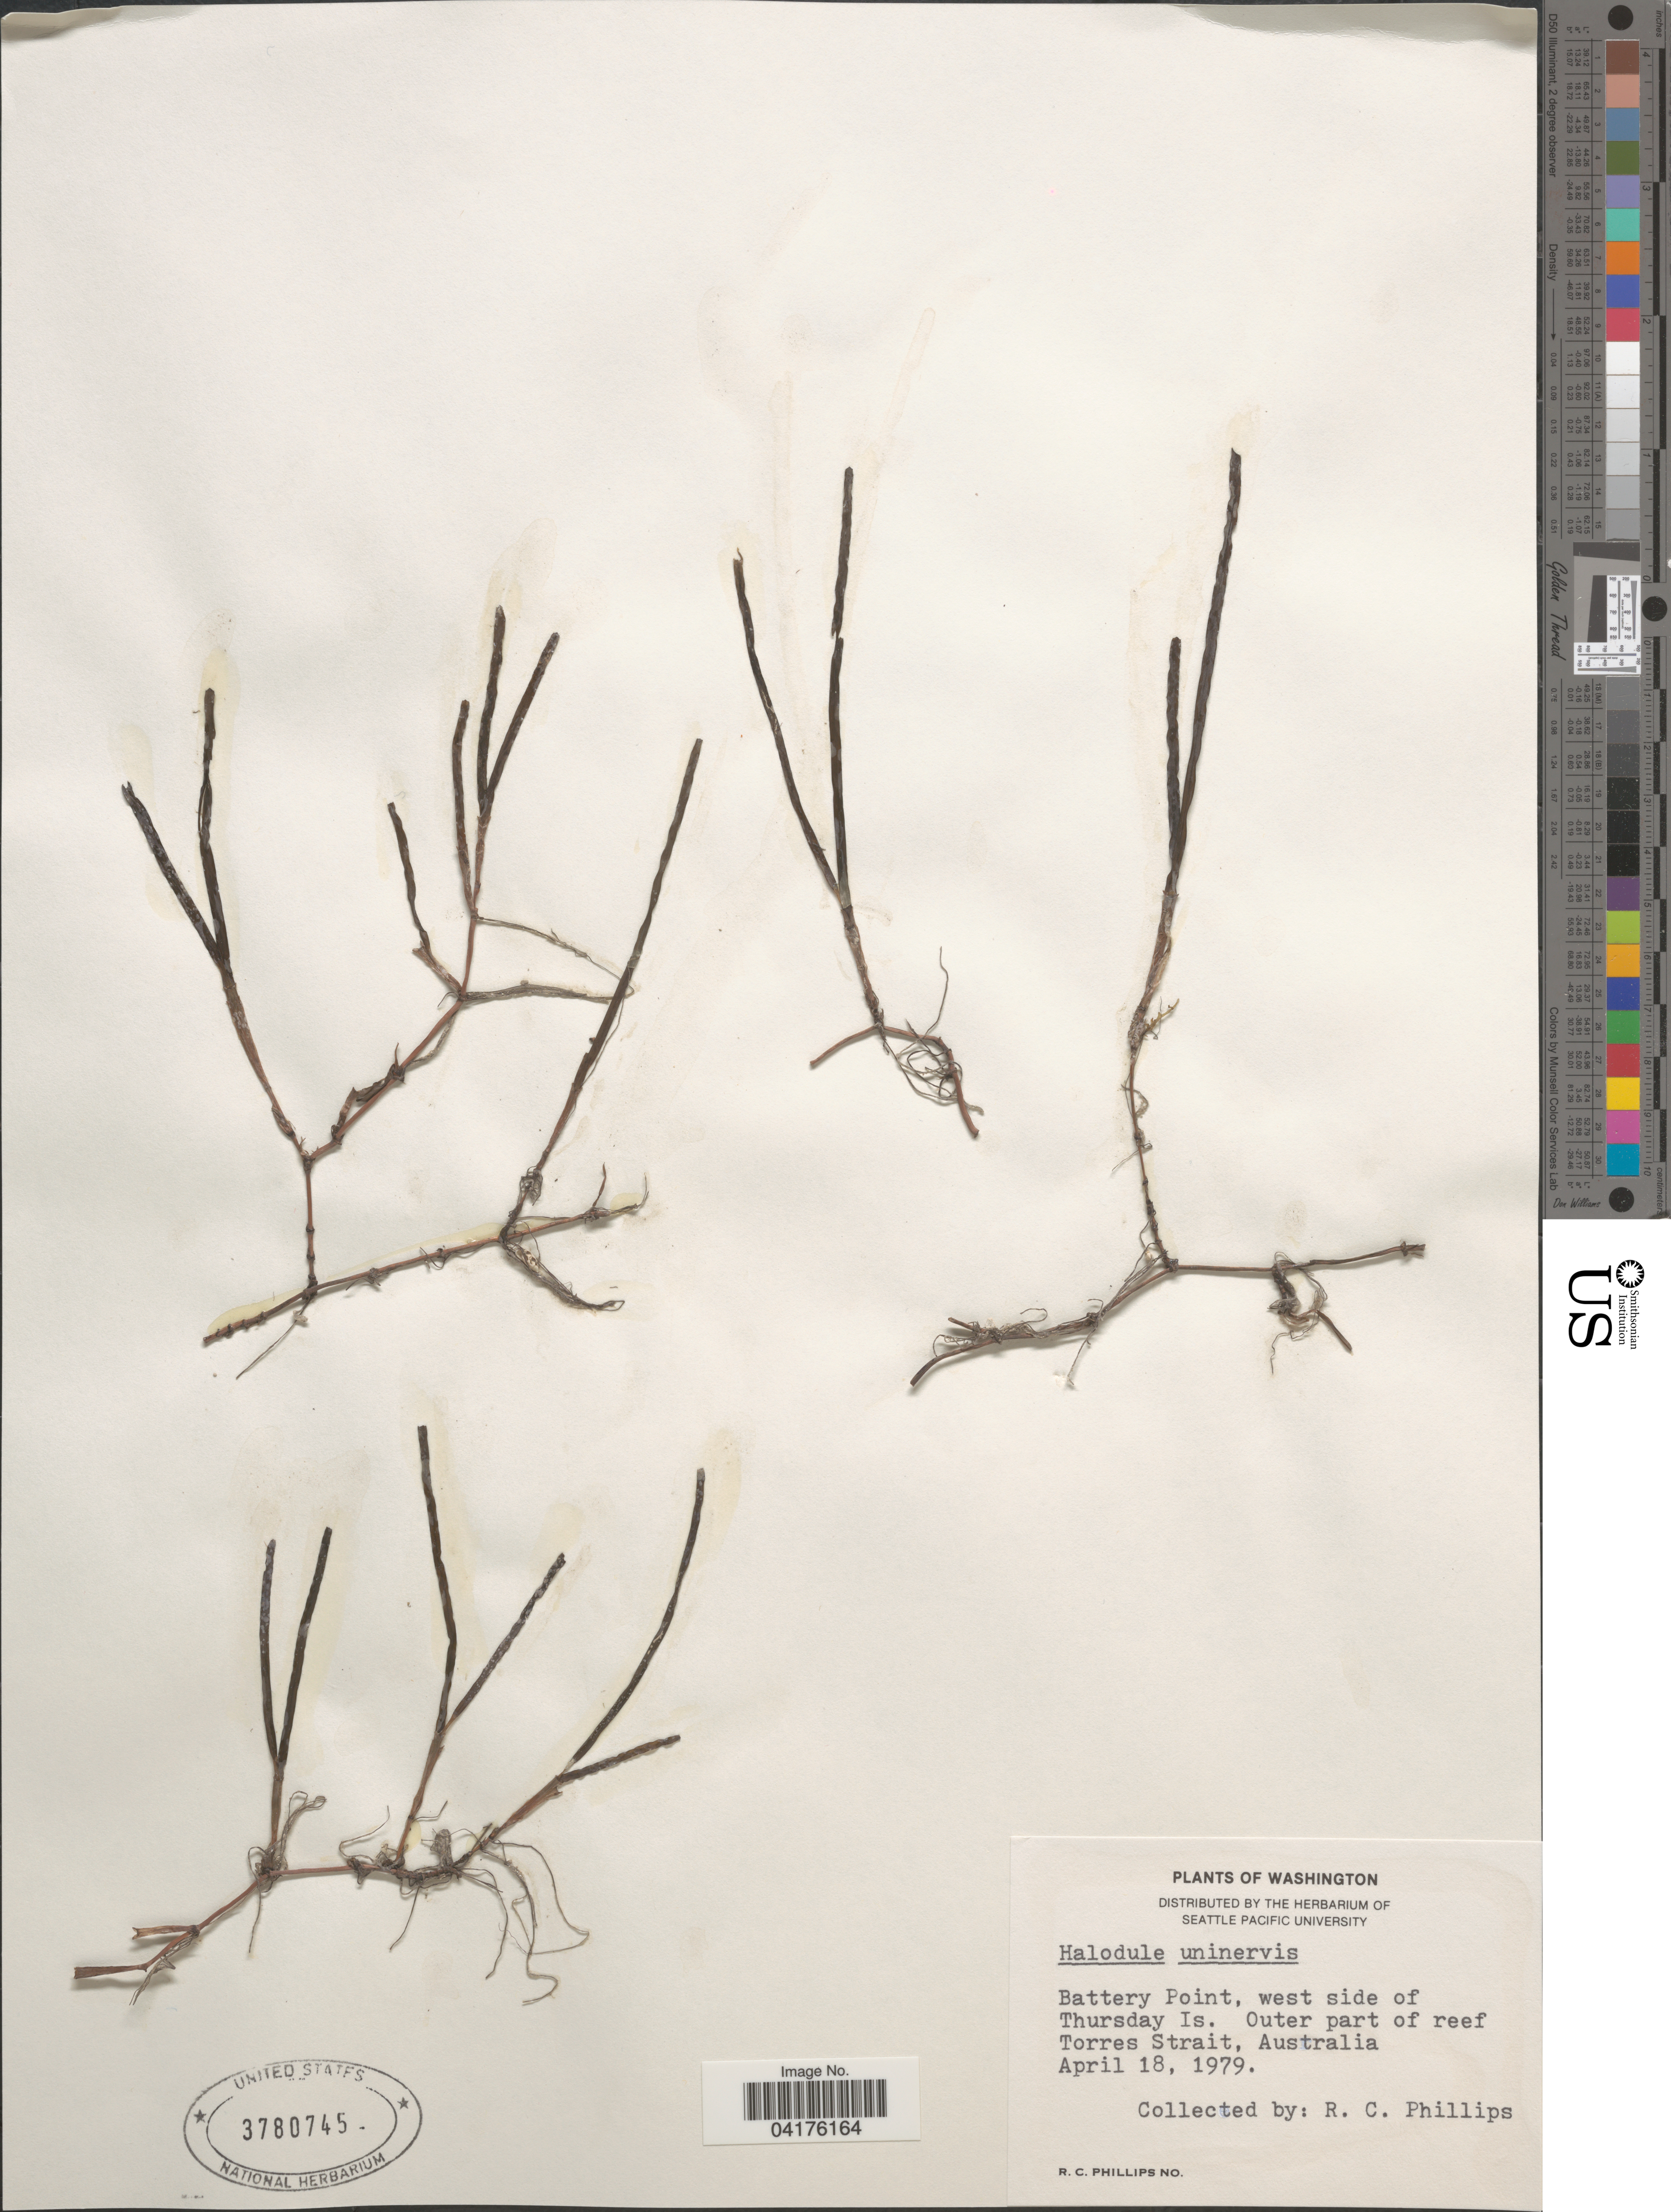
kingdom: Plantae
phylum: Tracheophyta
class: Liliopsida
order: Alismatales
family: Cymodoceaceae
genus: Halodule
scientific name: Halodule uninervis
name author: (Forssk.) Asch.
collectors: R. C. Phillips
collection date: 1979-04-18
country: Australia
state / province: Queensland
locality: Battery Point, west side of Thursday Is. Outer part of reef Torres Strait.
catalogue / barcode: US 3780745